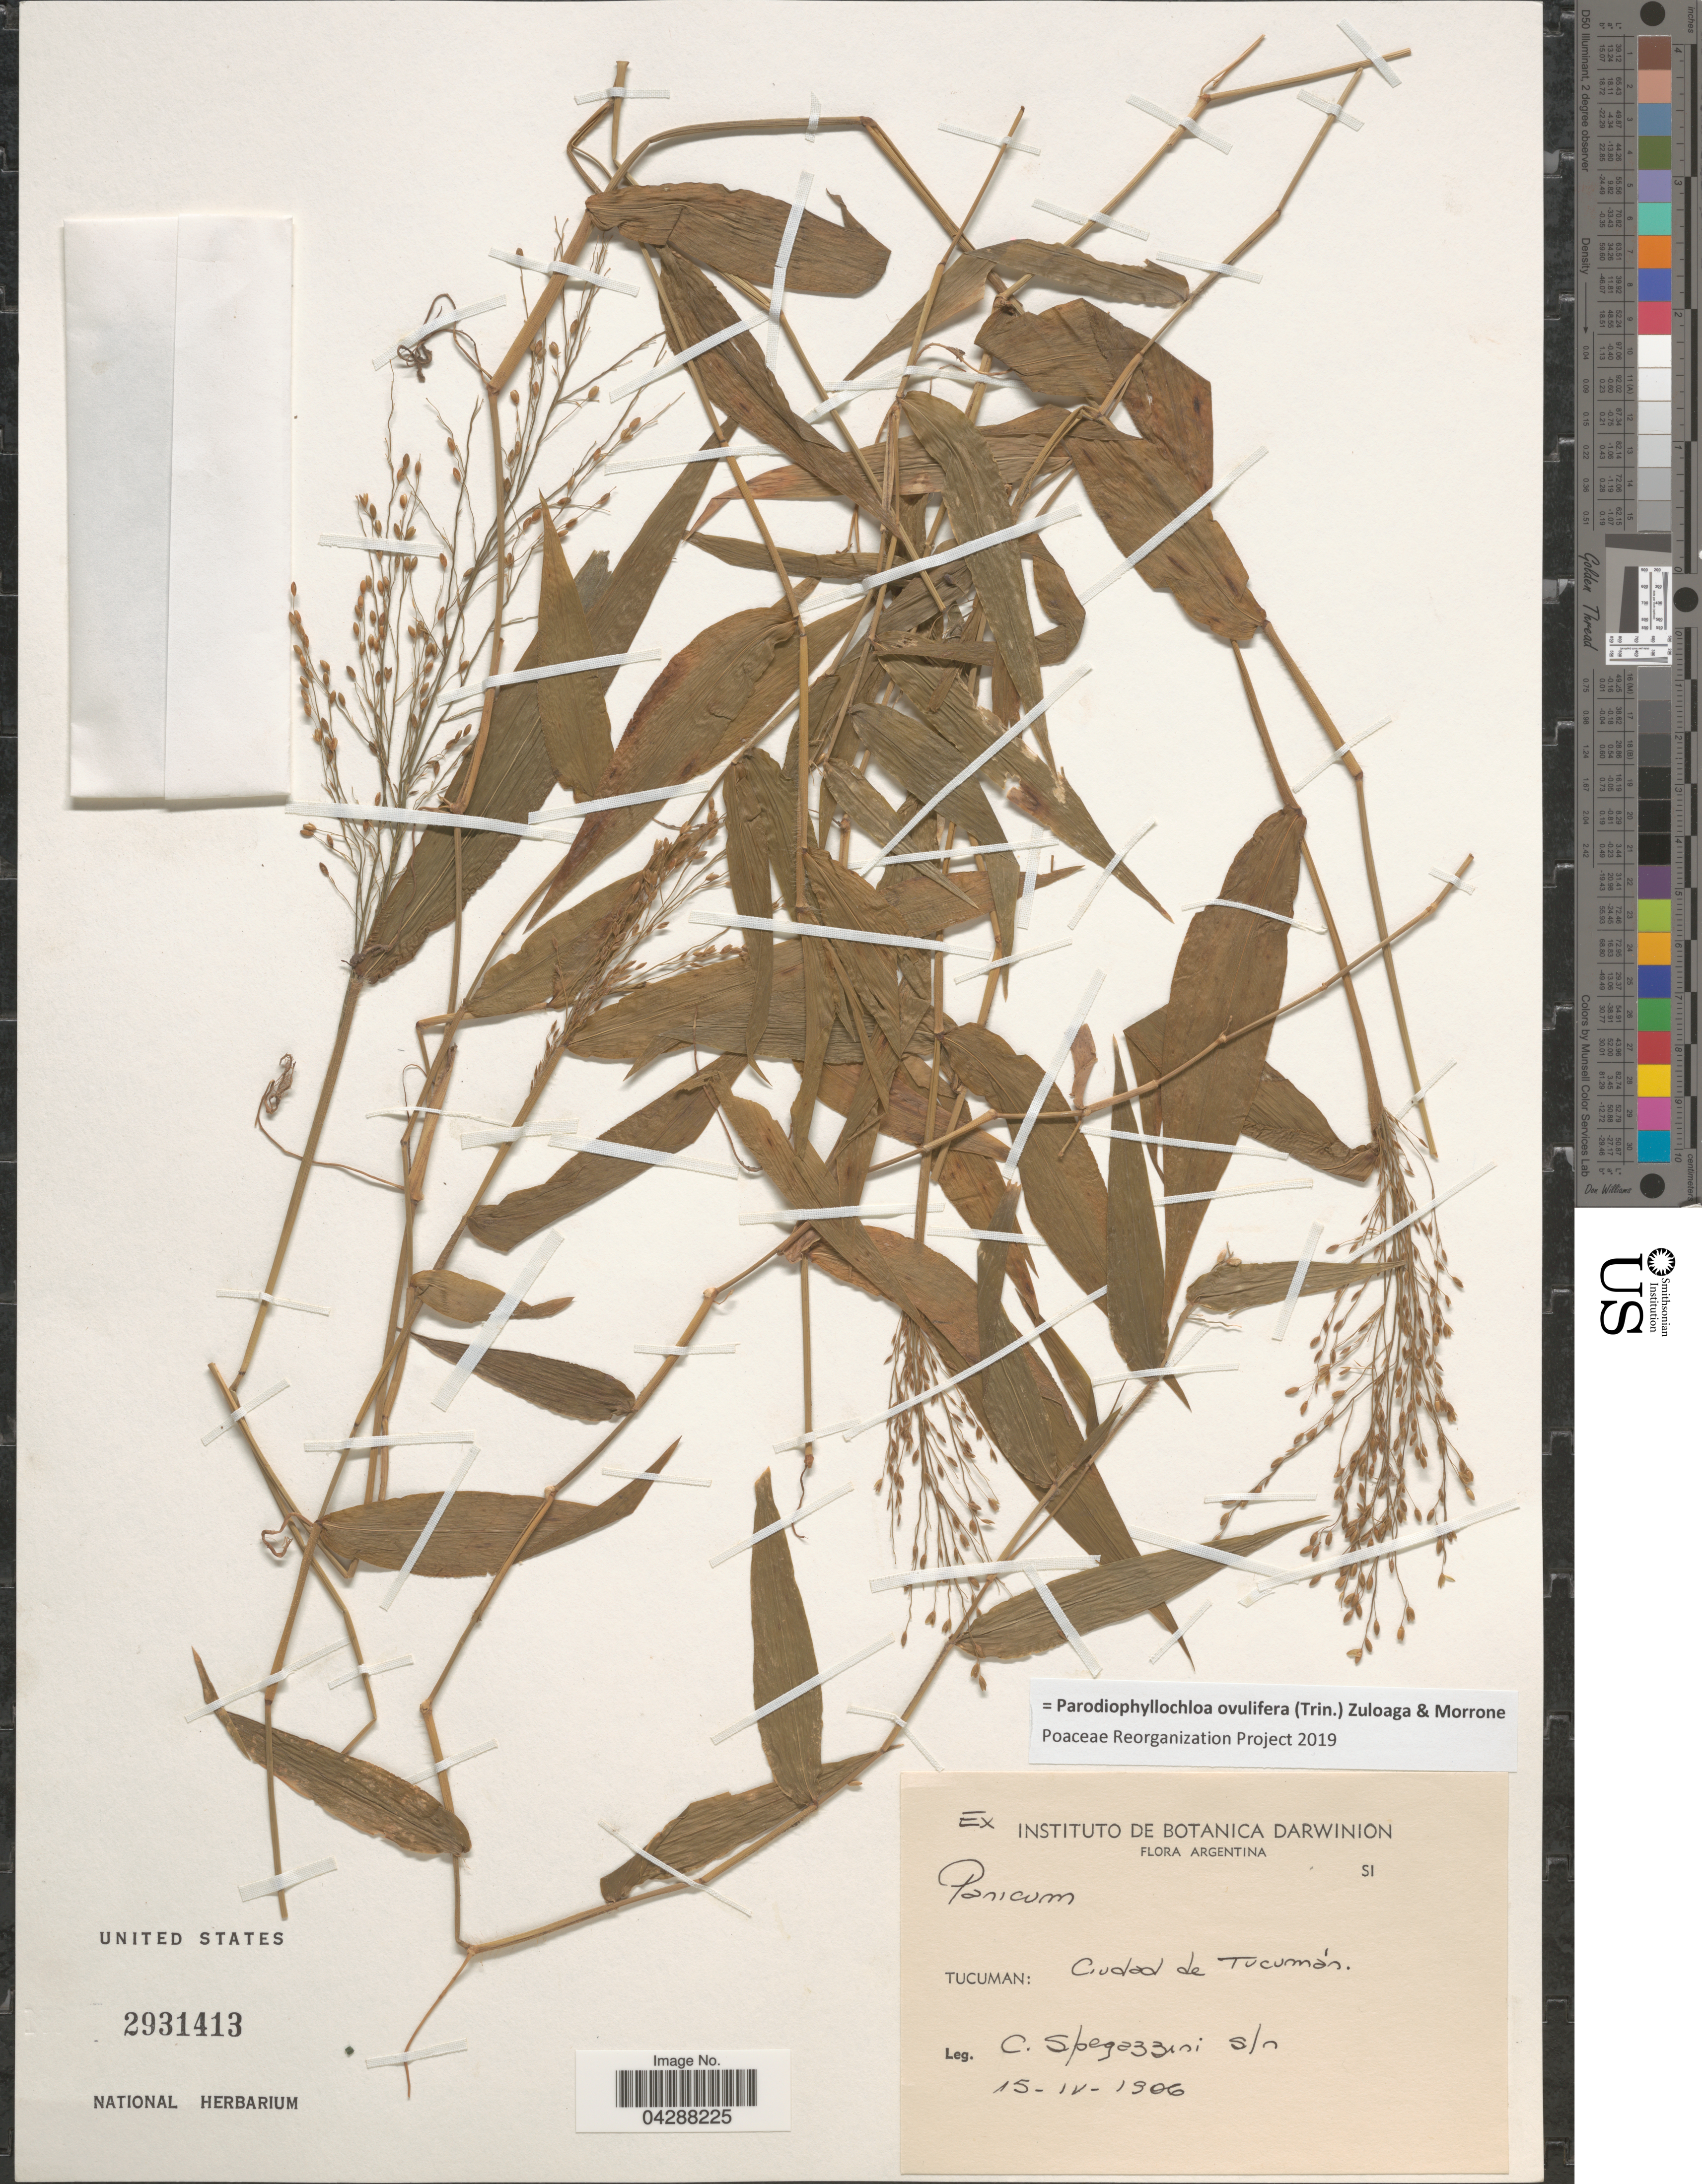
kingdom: Plantae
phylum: Tracheophyta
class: Liliopsida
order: Poales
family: Poaceae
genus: Parodiophyllochloa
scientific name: Parodiophyllochloa ovulifera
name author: (Trin.) Zuloaga & Morrone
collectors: C. L. Spegazzini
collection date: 1906-04-15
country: Argentina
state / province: Tucuman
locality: Ciudad de Tucumán.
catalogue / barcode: US 2931413